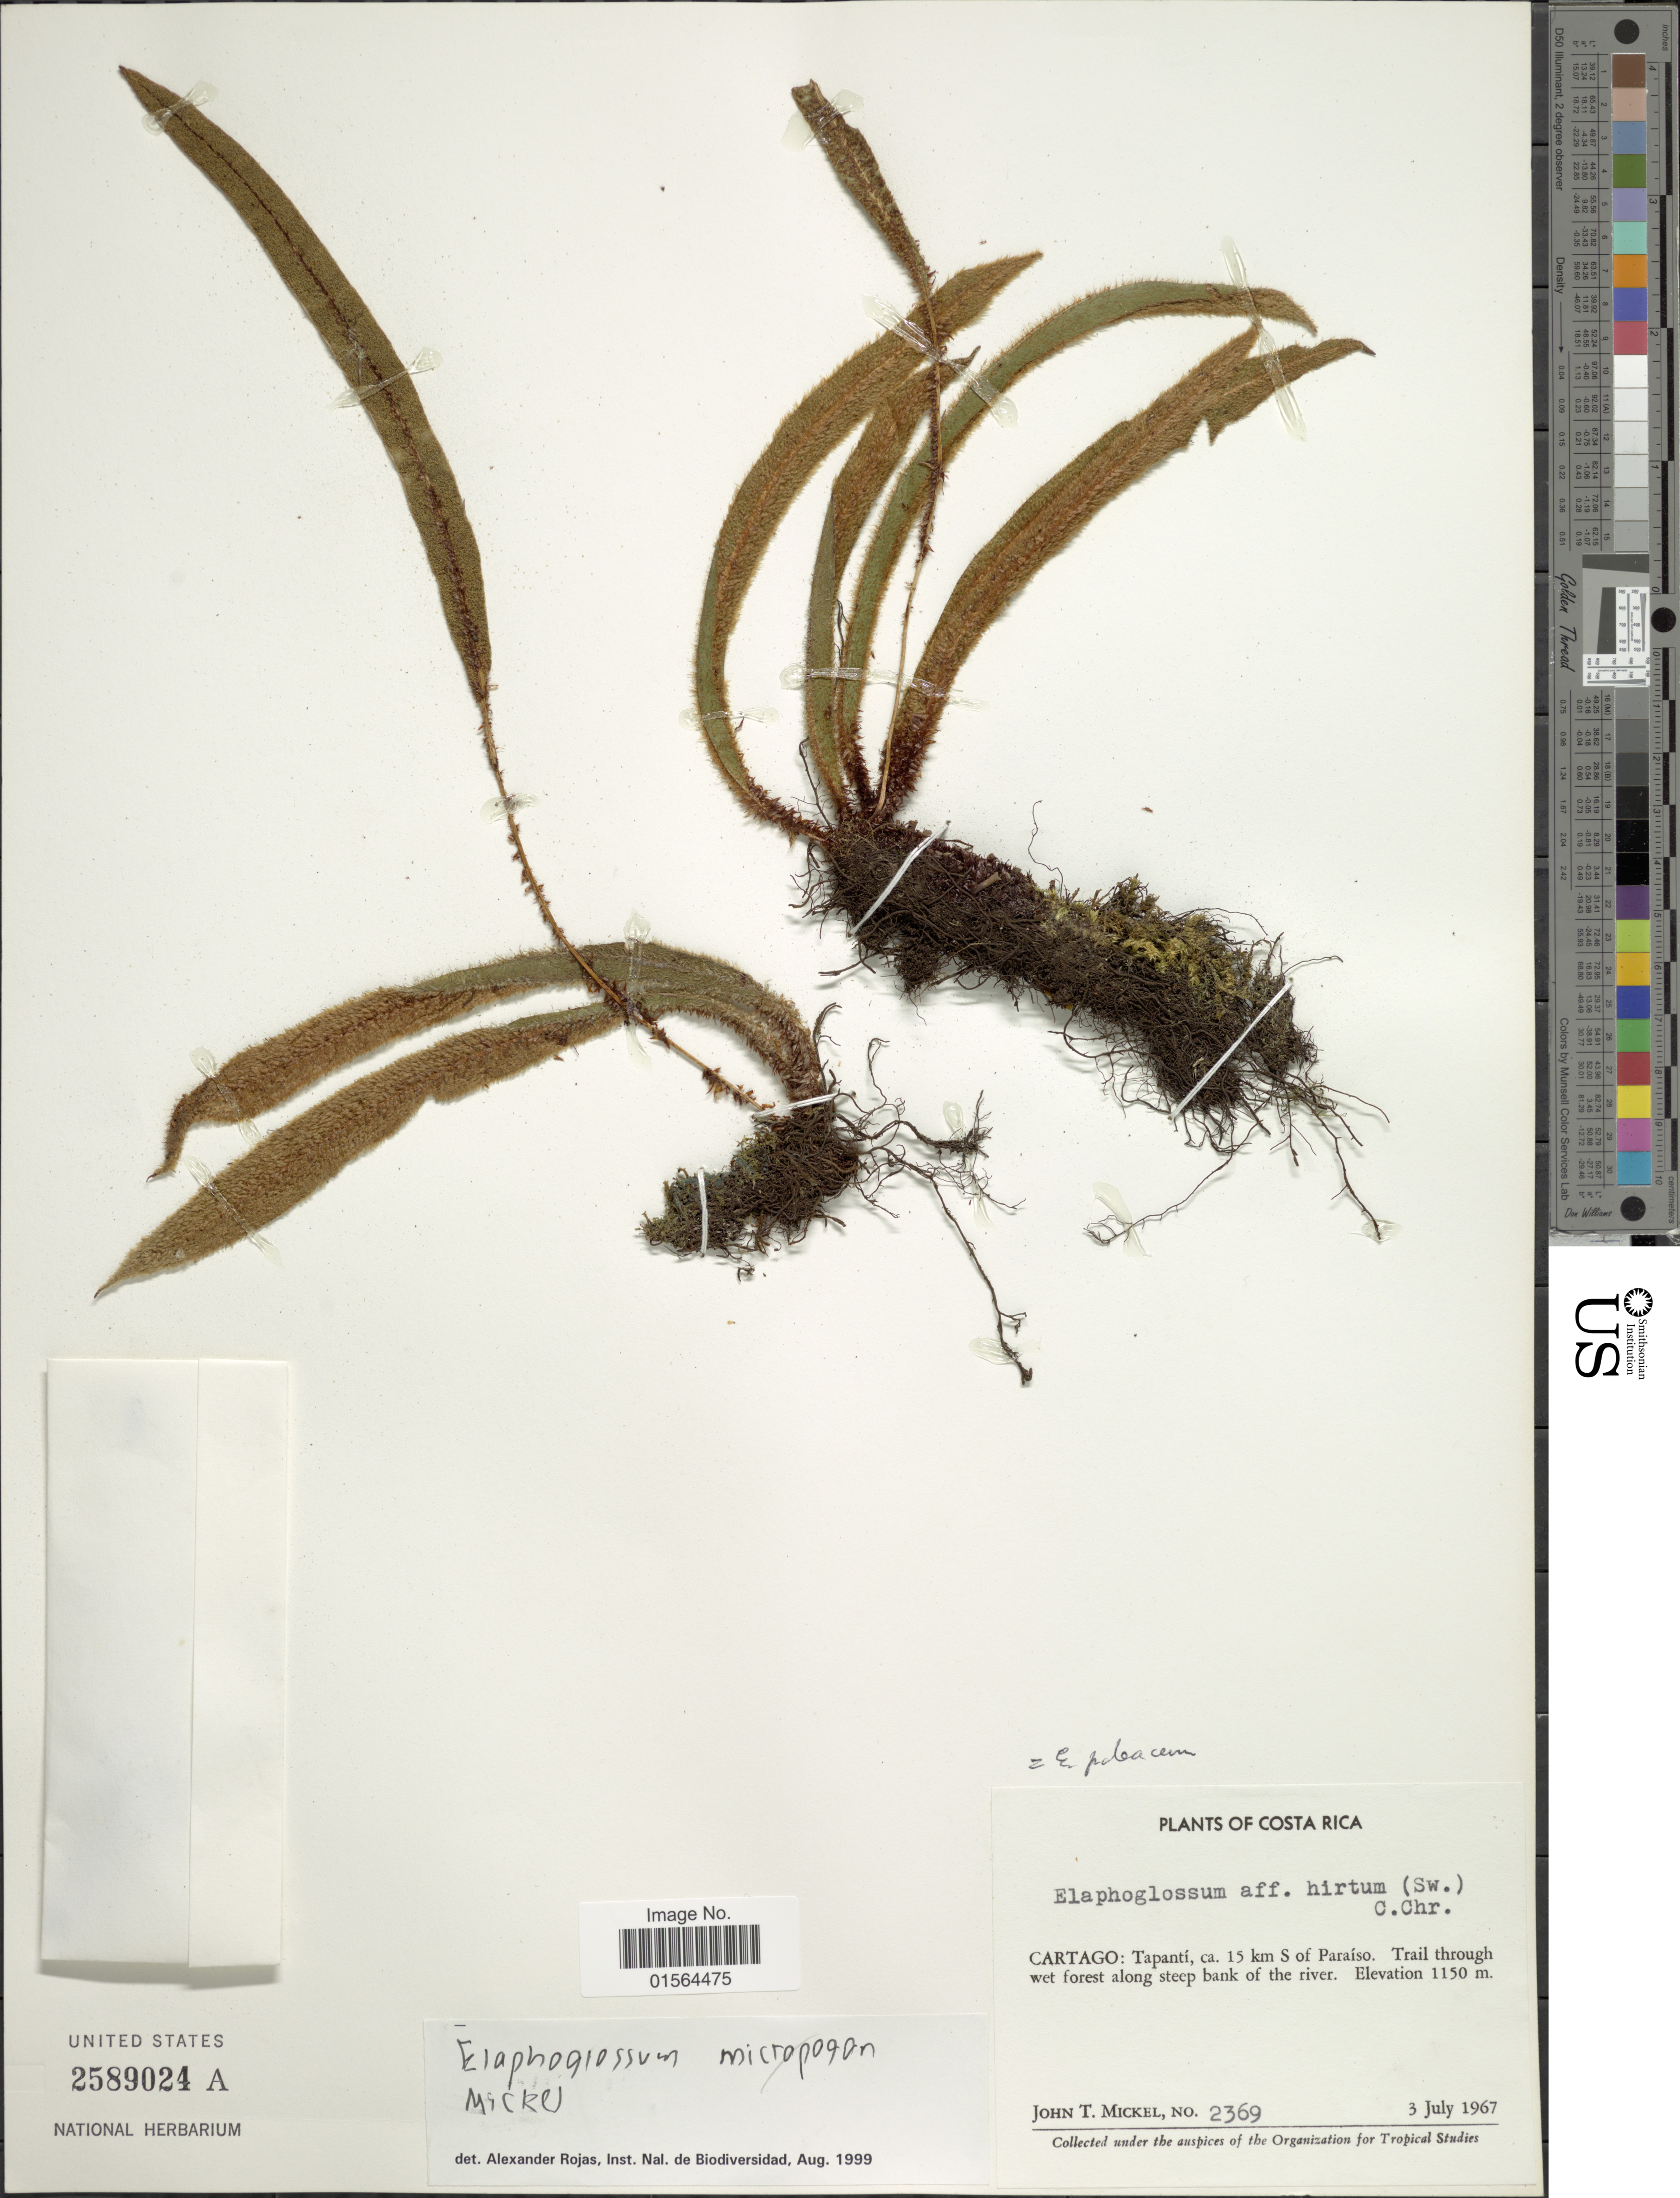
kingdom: Plantae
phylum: Tracheophyta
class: Polypodiopsida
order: Polypodiales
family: Dryopteridaceae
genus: Elaphoglossum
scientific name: Elaphoglossum paleaceum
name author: (Hook. & Grev.) Sledge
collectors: J. T. Mickel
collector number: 2369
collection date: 1967-07-03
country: Costa Rica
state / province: Cartago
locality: Cartago: Tapanti, ca 15 km S of Paraiso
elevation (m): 1150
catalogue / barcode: US 2589024A